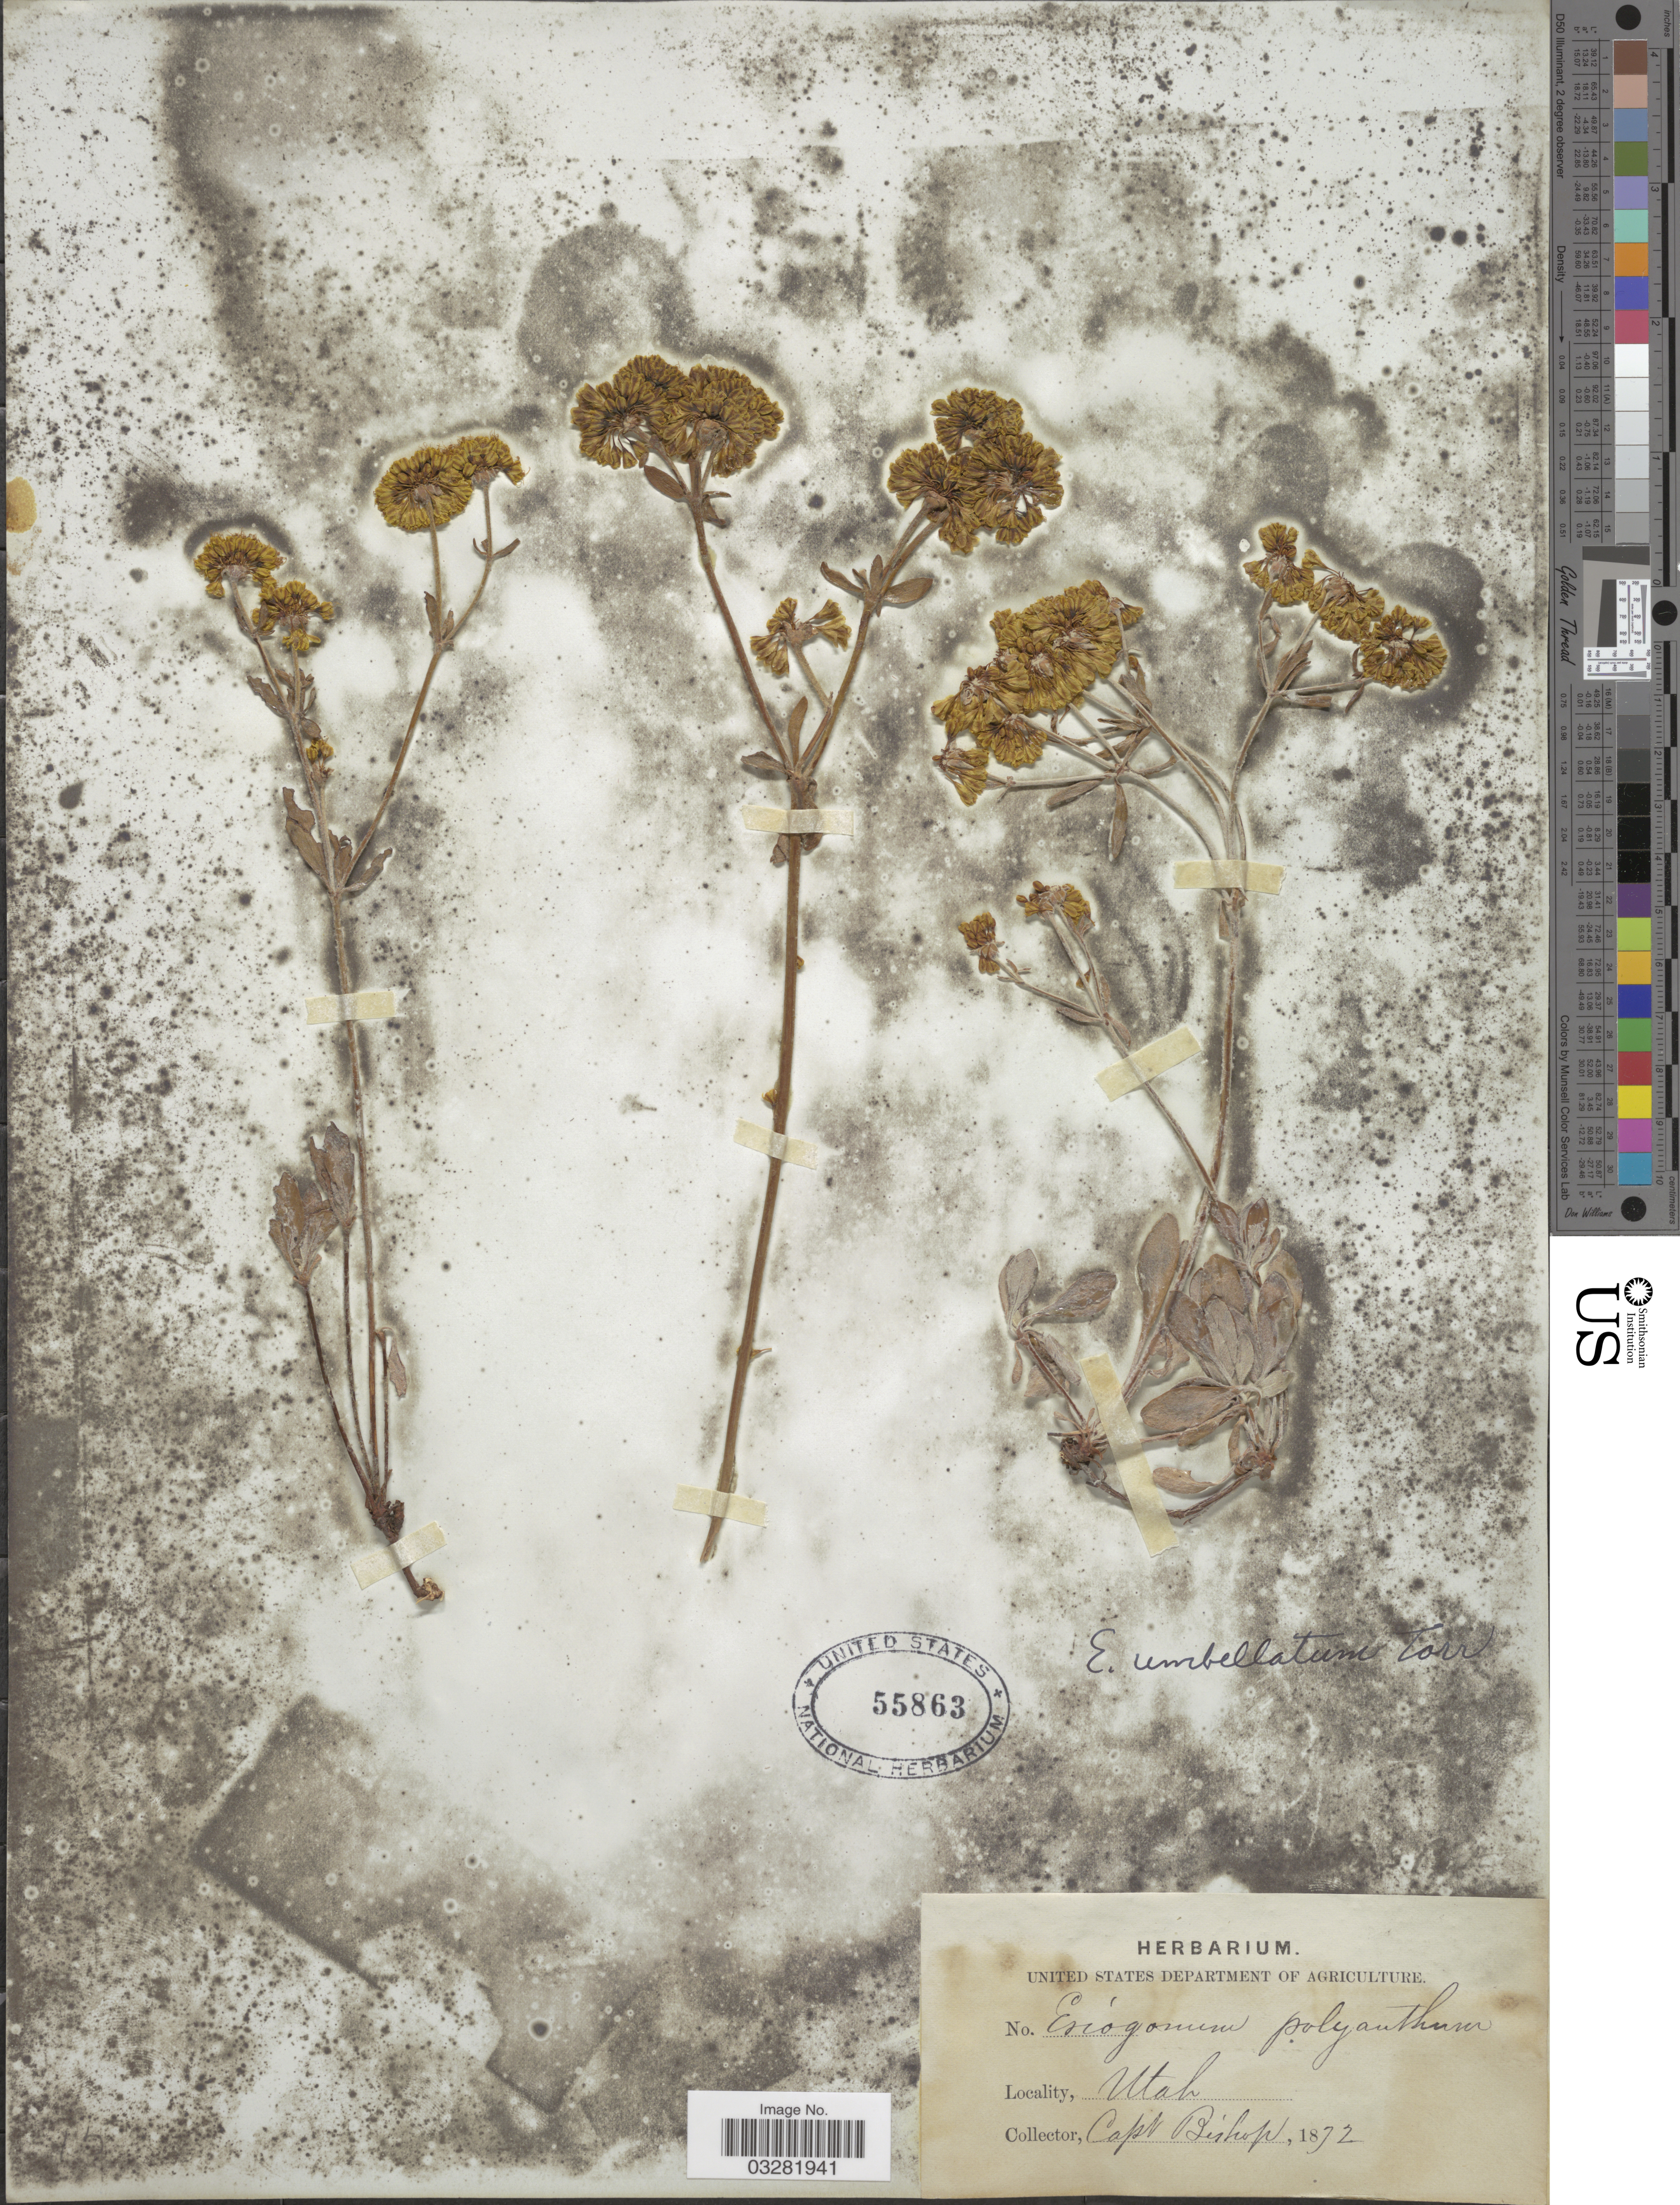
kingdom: Plantae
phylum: Tracheophyta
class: Magnoliopsida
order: Caryophyllales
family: Polygonaceae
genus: Eriogonum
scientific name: Eriogonum umbellatum var. subaridum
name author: S. Stokes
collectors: F. M. Bishop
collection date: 1872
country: United States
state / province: Utah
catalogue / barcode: US 55863